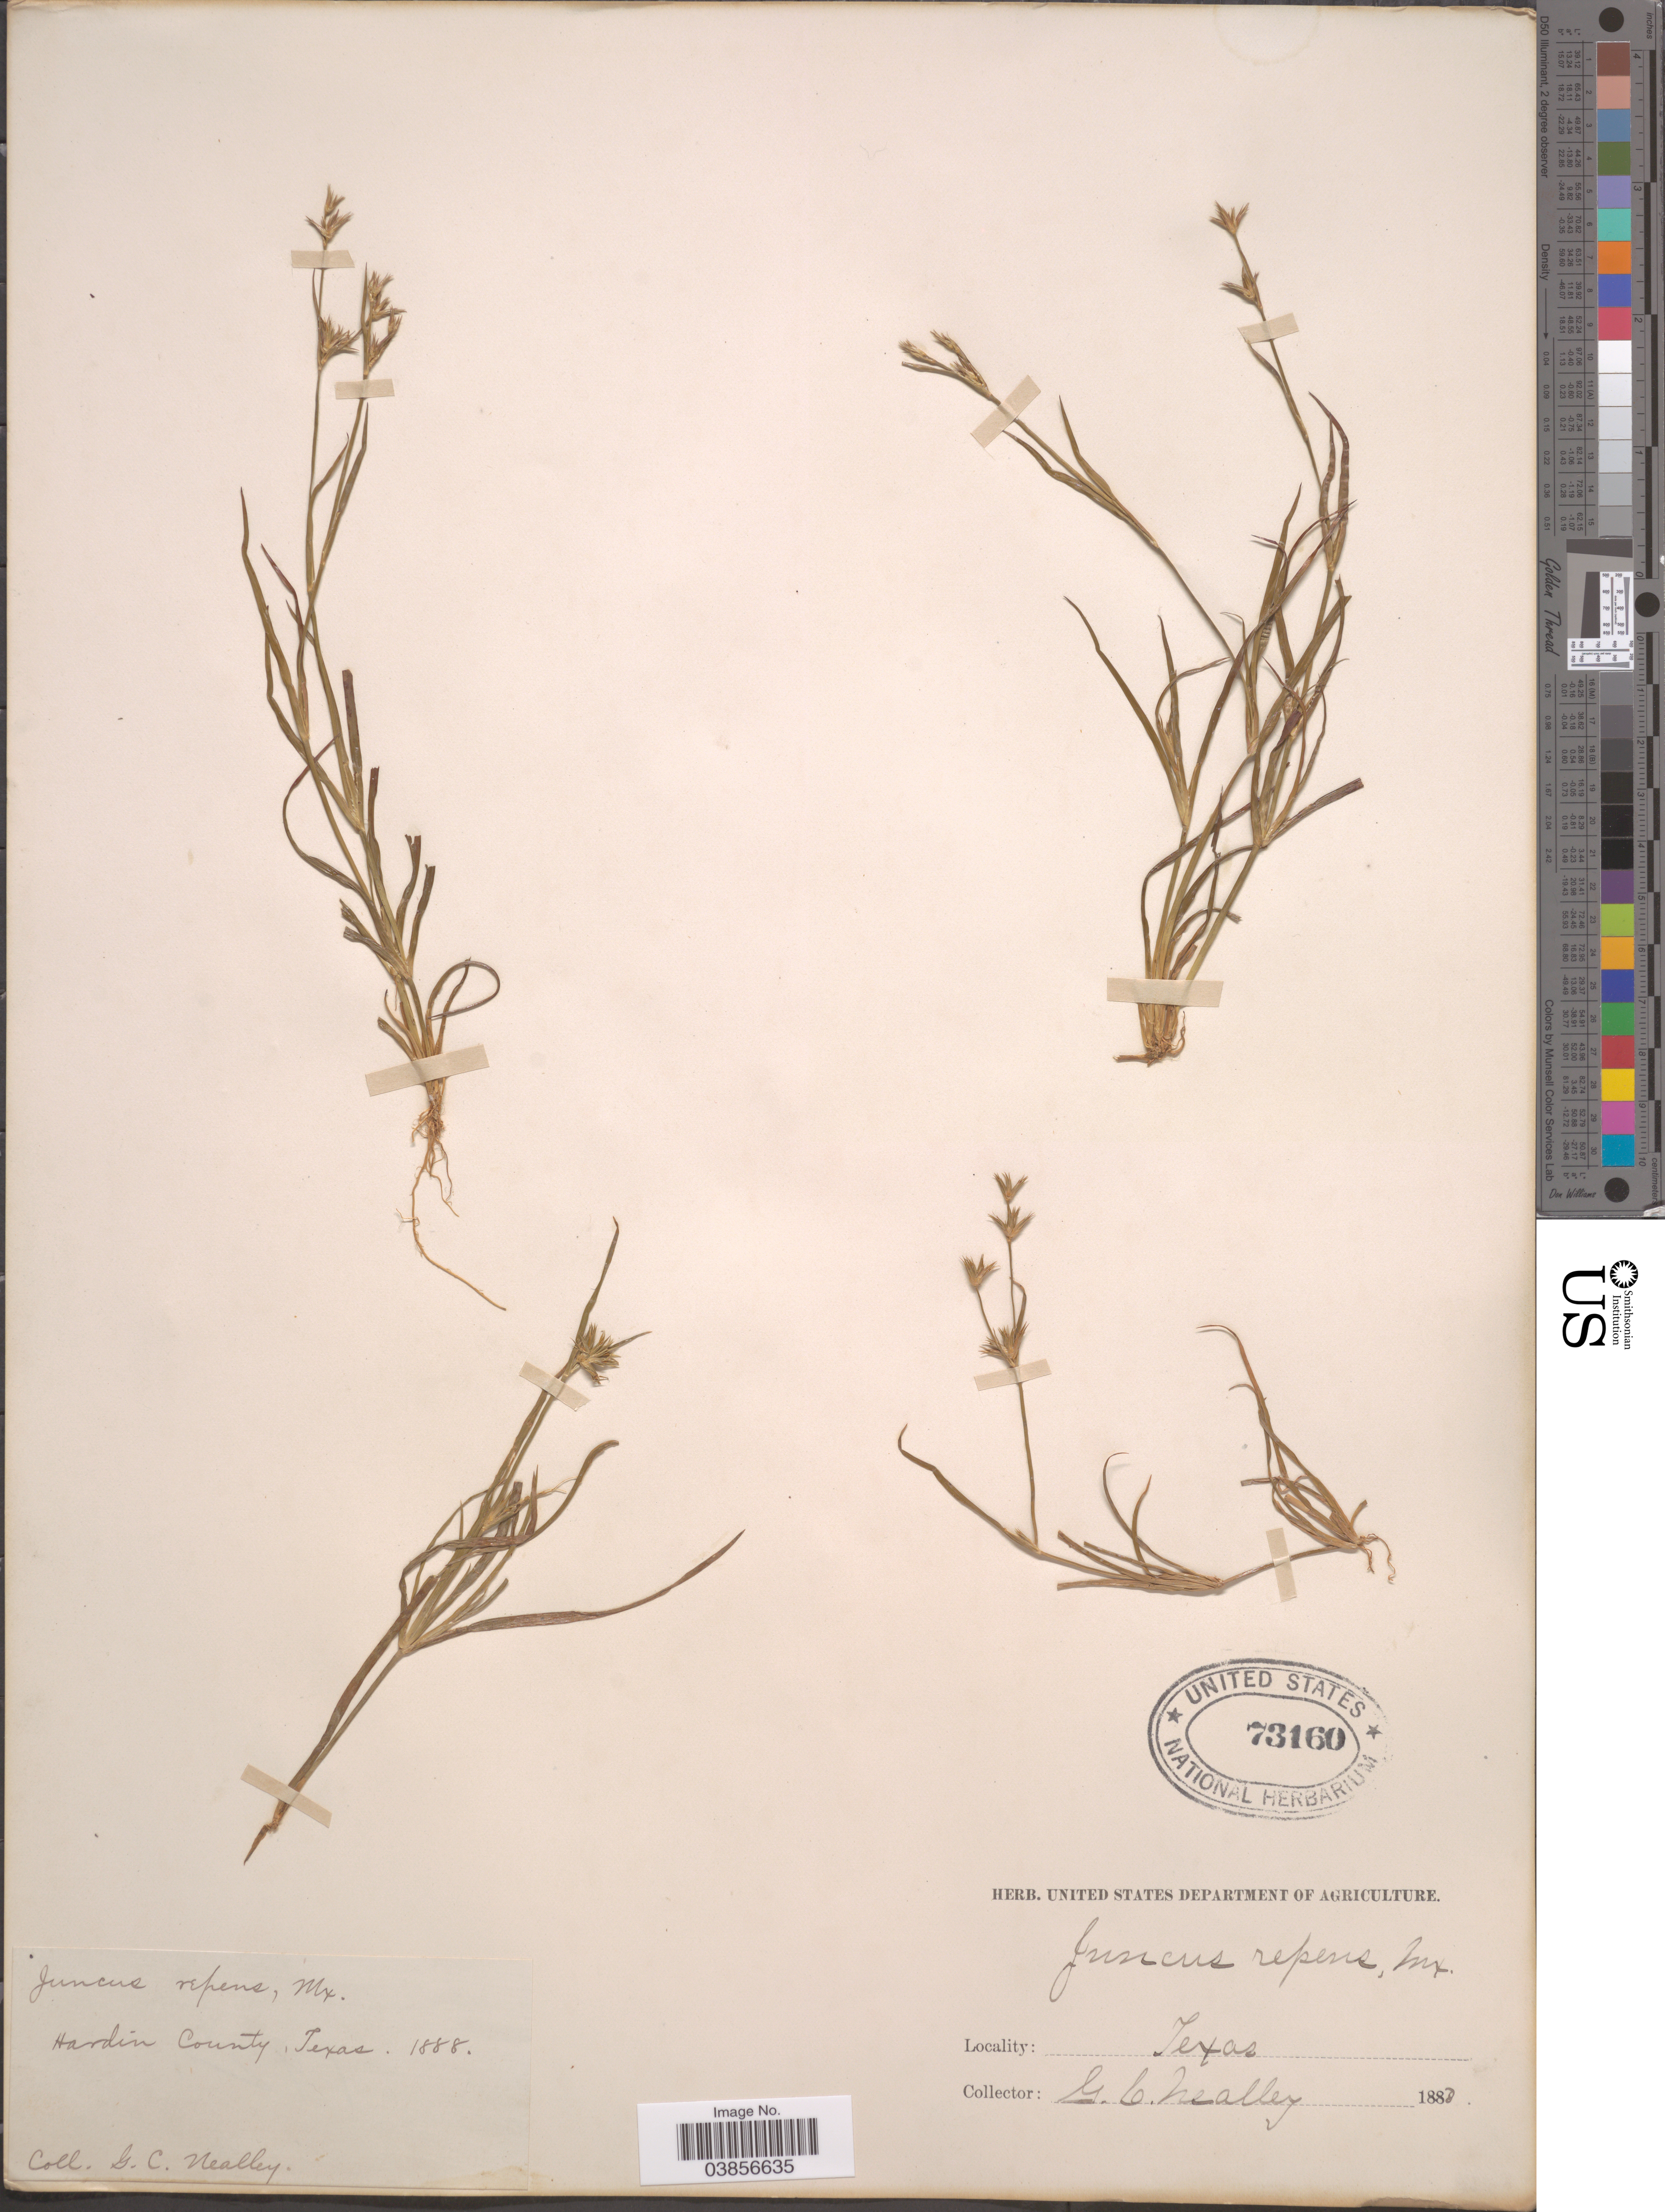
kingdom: Plantae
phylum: Tracheophyta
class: Liliopsida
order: Poales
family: Juncaceae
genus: Juncus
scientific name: Juncus repens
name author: Michx.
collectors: G. C. Nealley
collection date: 1888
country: United States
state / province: Texas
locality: Hardin County.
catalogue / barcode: US 73160